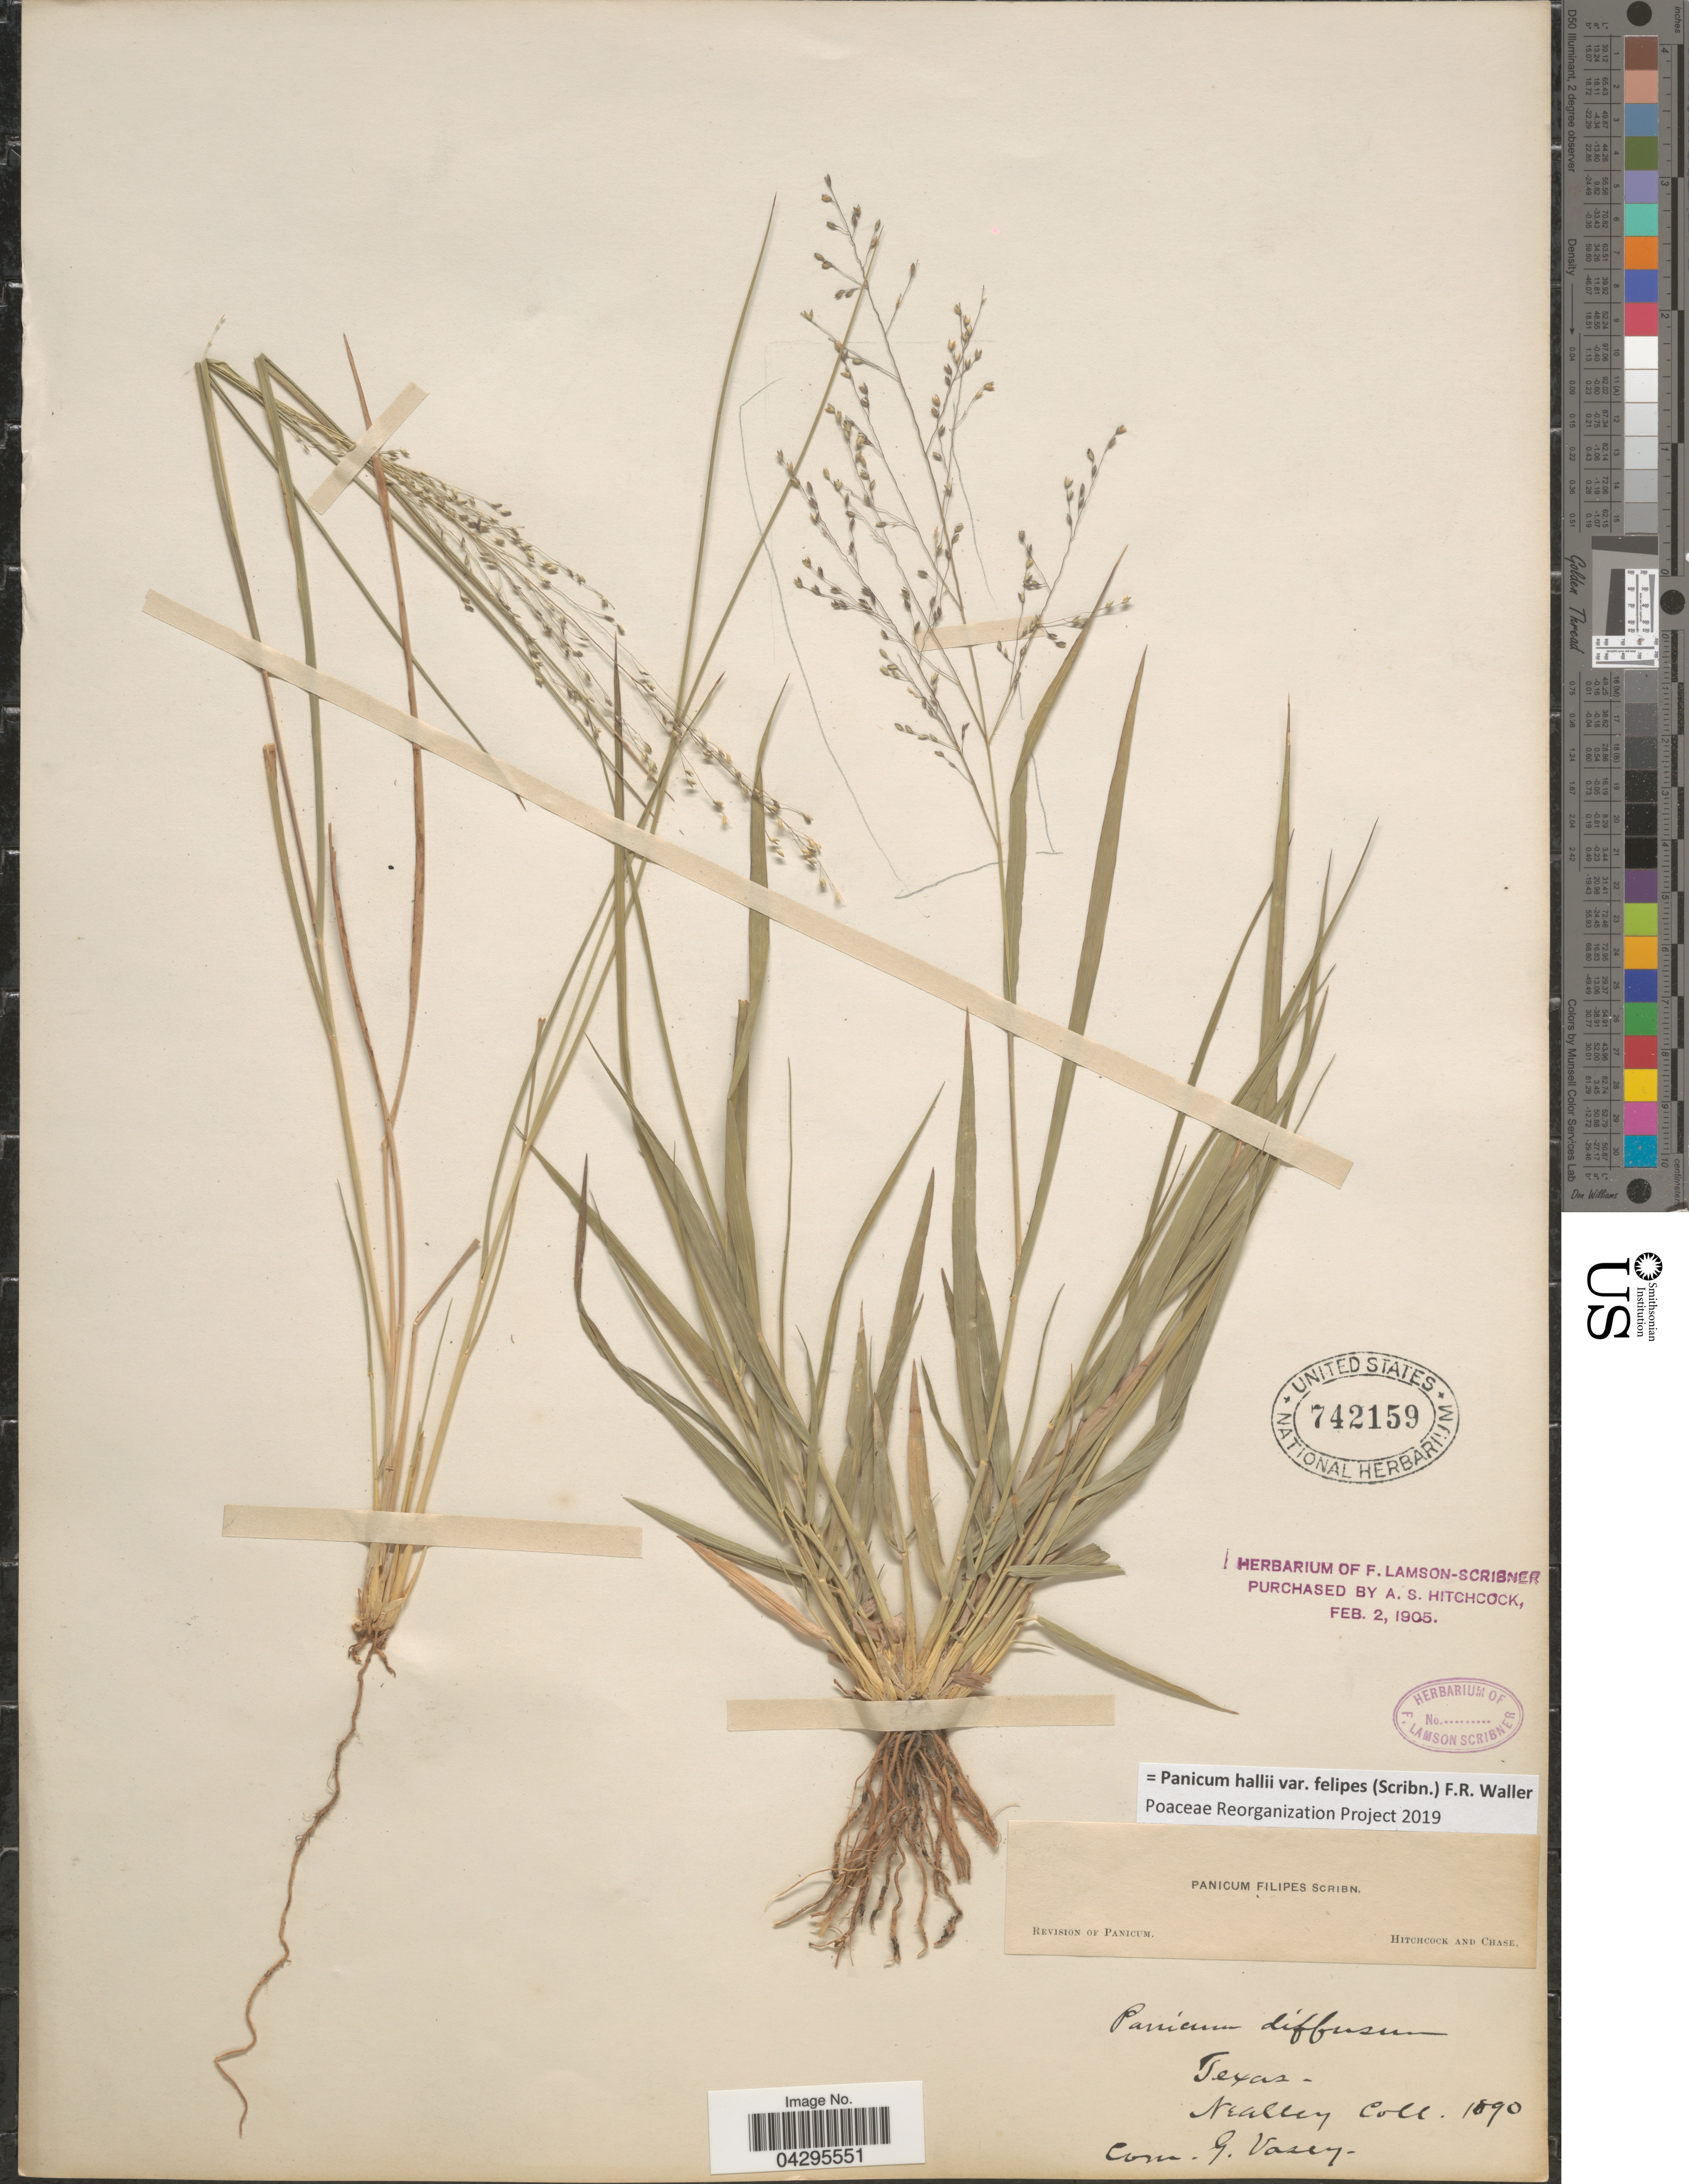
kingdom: Plantae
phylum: Tracheophyta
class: Liliopsida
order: Poales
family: Poaceae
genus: Panicum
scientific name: Panicum hallii var. felipes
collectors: Nealley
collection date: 1890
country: United States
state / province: Texas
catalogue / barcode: US 742159